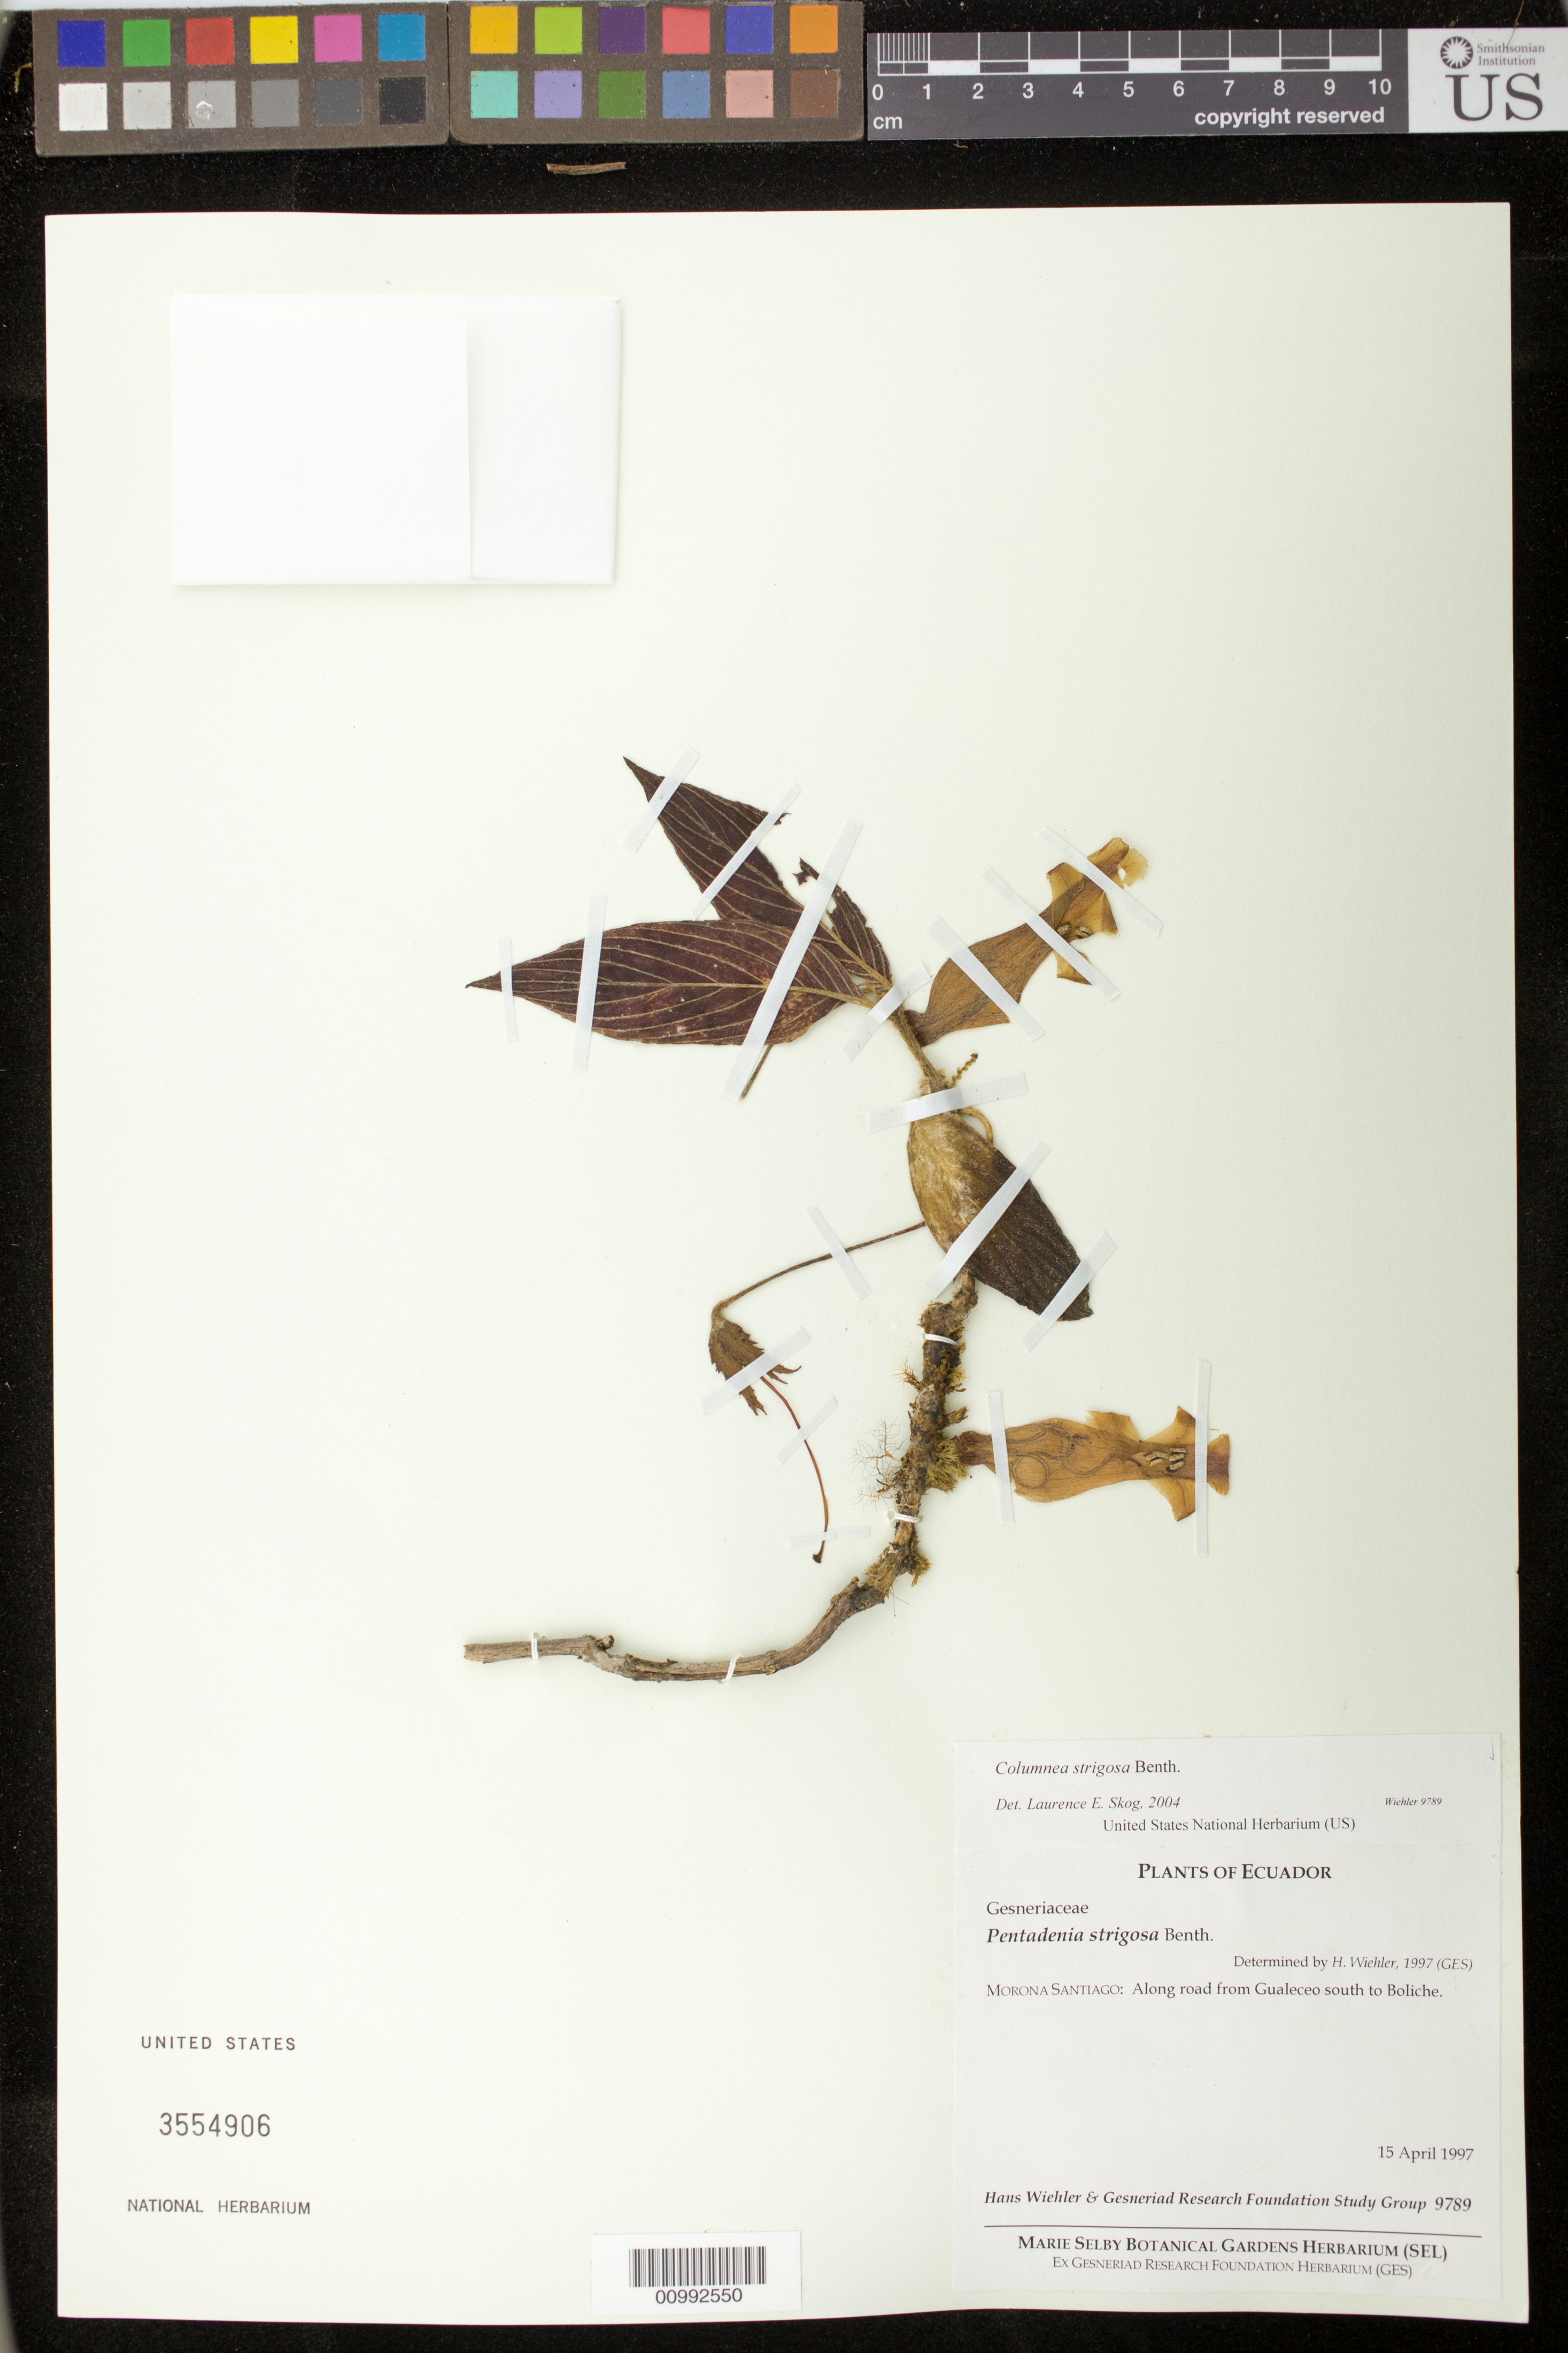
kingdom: Plantae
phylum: Tracheophyta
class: Magnoliopsida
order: Lamiales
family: Gesneriaceae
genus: Columnea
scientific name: Columnea strigosa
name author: Benth.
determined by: Skog, Laurence E.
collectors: H. J. Wiehler & GRF Study Group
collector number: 9789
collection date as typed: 15 Apr 1997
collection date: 1997-04-15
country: Ecuador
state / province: Morona-Santiago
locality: Morona-Santiago: along road from Gualeceo south to Boliche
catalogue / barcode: US 3554906